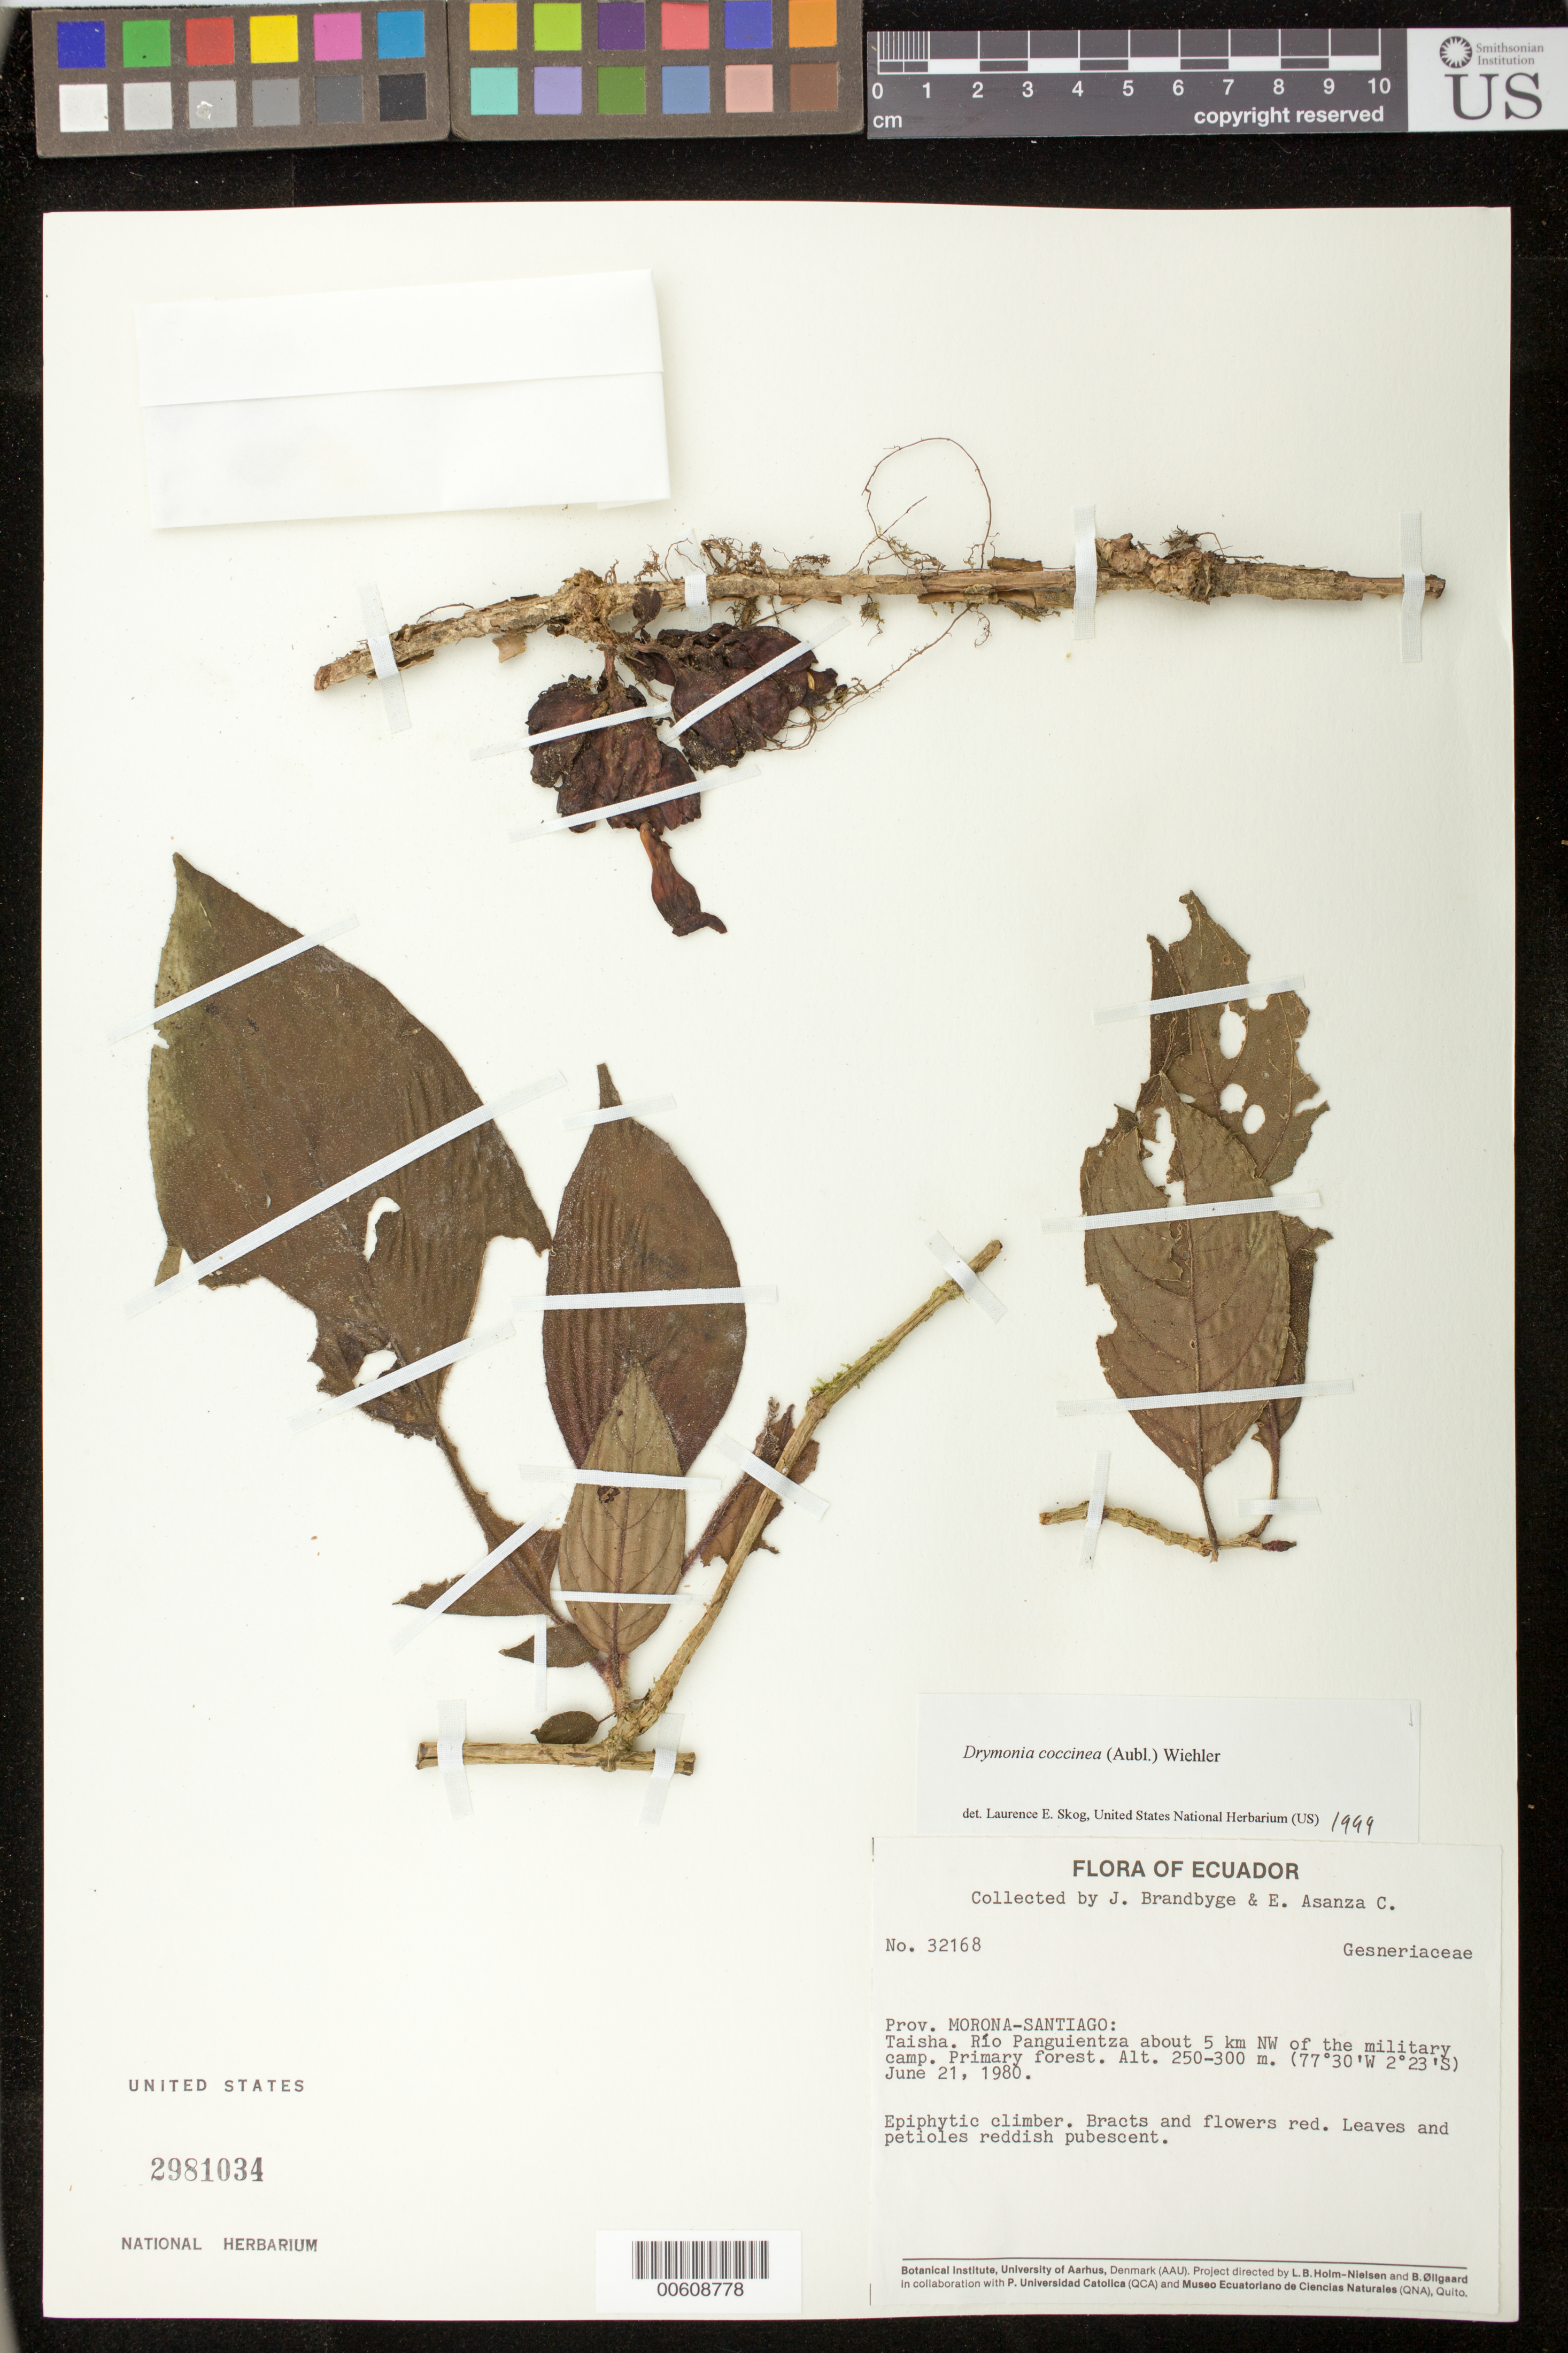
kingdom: Plantae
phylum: Tracheophyta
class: Magnoliopsida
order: Lamiales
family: Gesneriaceae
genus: Drymonia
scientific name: Drymonia coccinea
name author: (Aubl.) Wiehler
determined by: Skog, Laurence E.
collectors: J. Brandbyge & E. Asanza C.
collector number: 32168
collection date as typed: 21 Jun 1980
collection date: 1980-06-21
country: Ecuador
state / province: Morona-Santiago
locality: Taisha, Río Panguientza about 5 km NW of the military camp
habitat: Primary forest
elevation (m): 250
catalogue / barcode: US 2981034